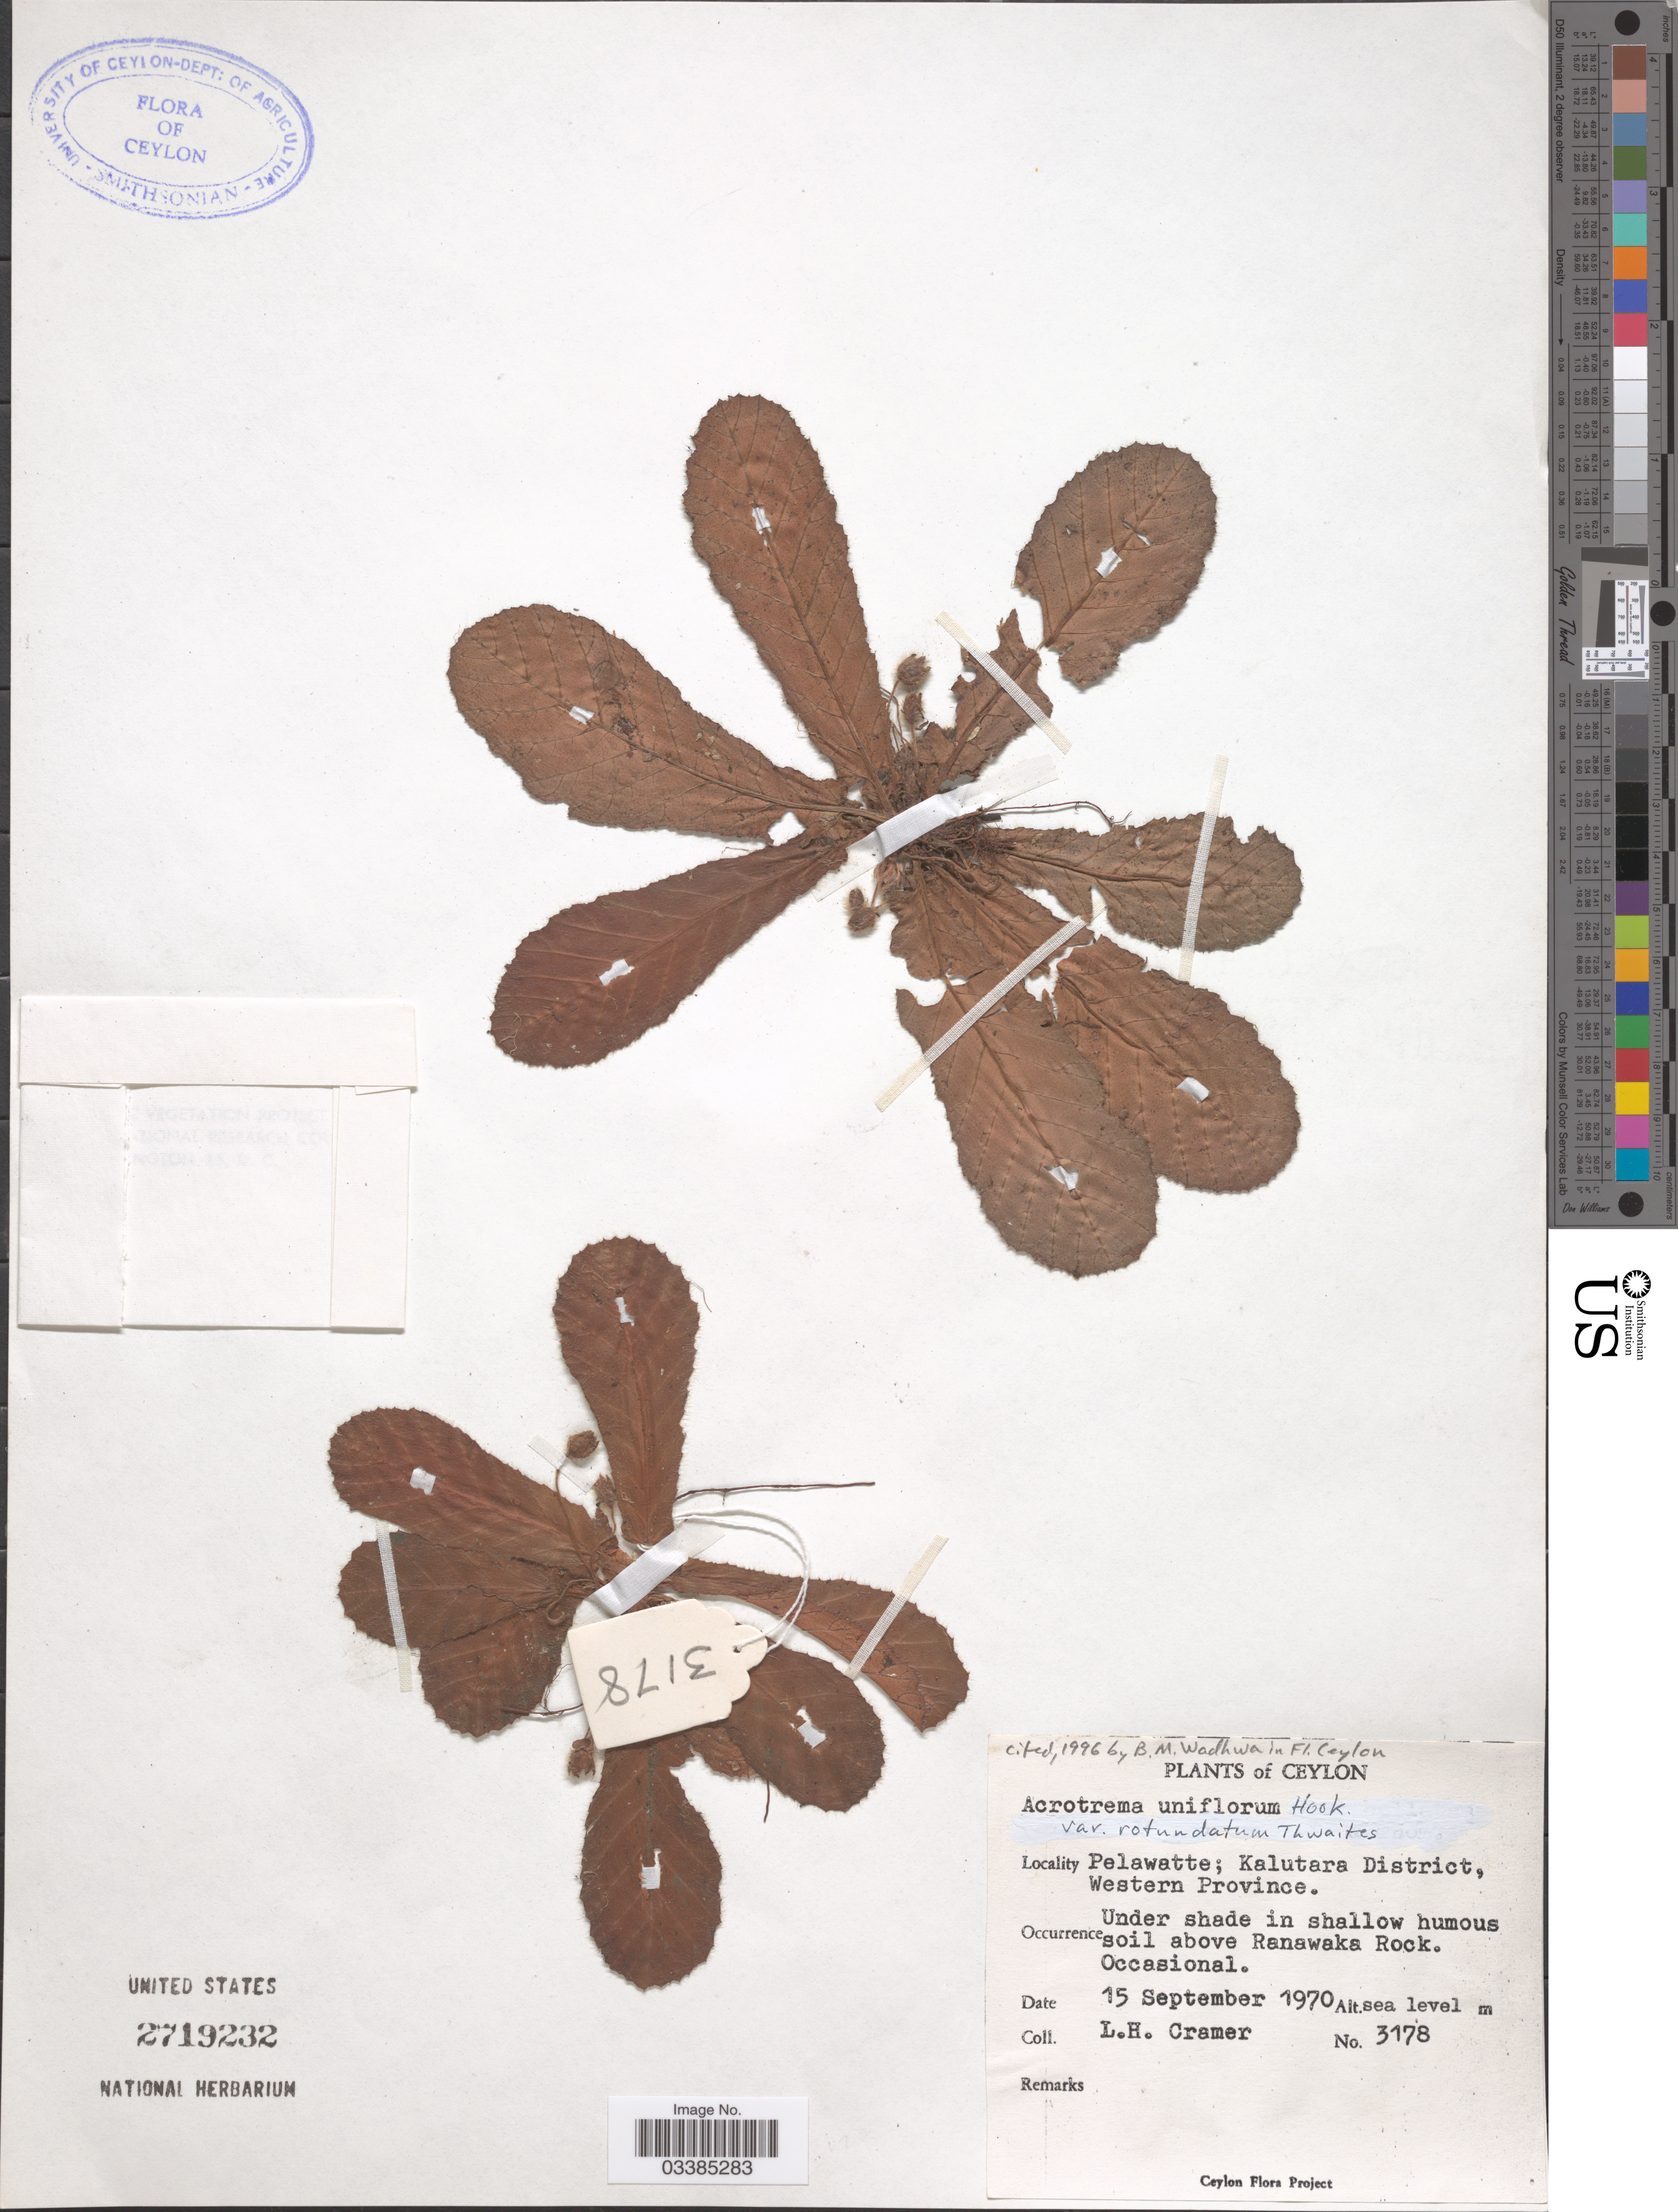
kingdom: Plantae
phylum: Tracheophyta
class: Magnoliopsida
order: Dilleniales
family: Dilleniaceae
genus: Acrotrema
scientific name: Acrotrema uniflorum var. rotundatum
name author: Thwaites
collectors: L. H. Cramer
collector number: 3178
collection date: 1970-09-15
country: Sri Lanka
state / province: Western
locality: Ceylon. Pelawatte; Kalutara District.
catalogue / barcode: US 2719232